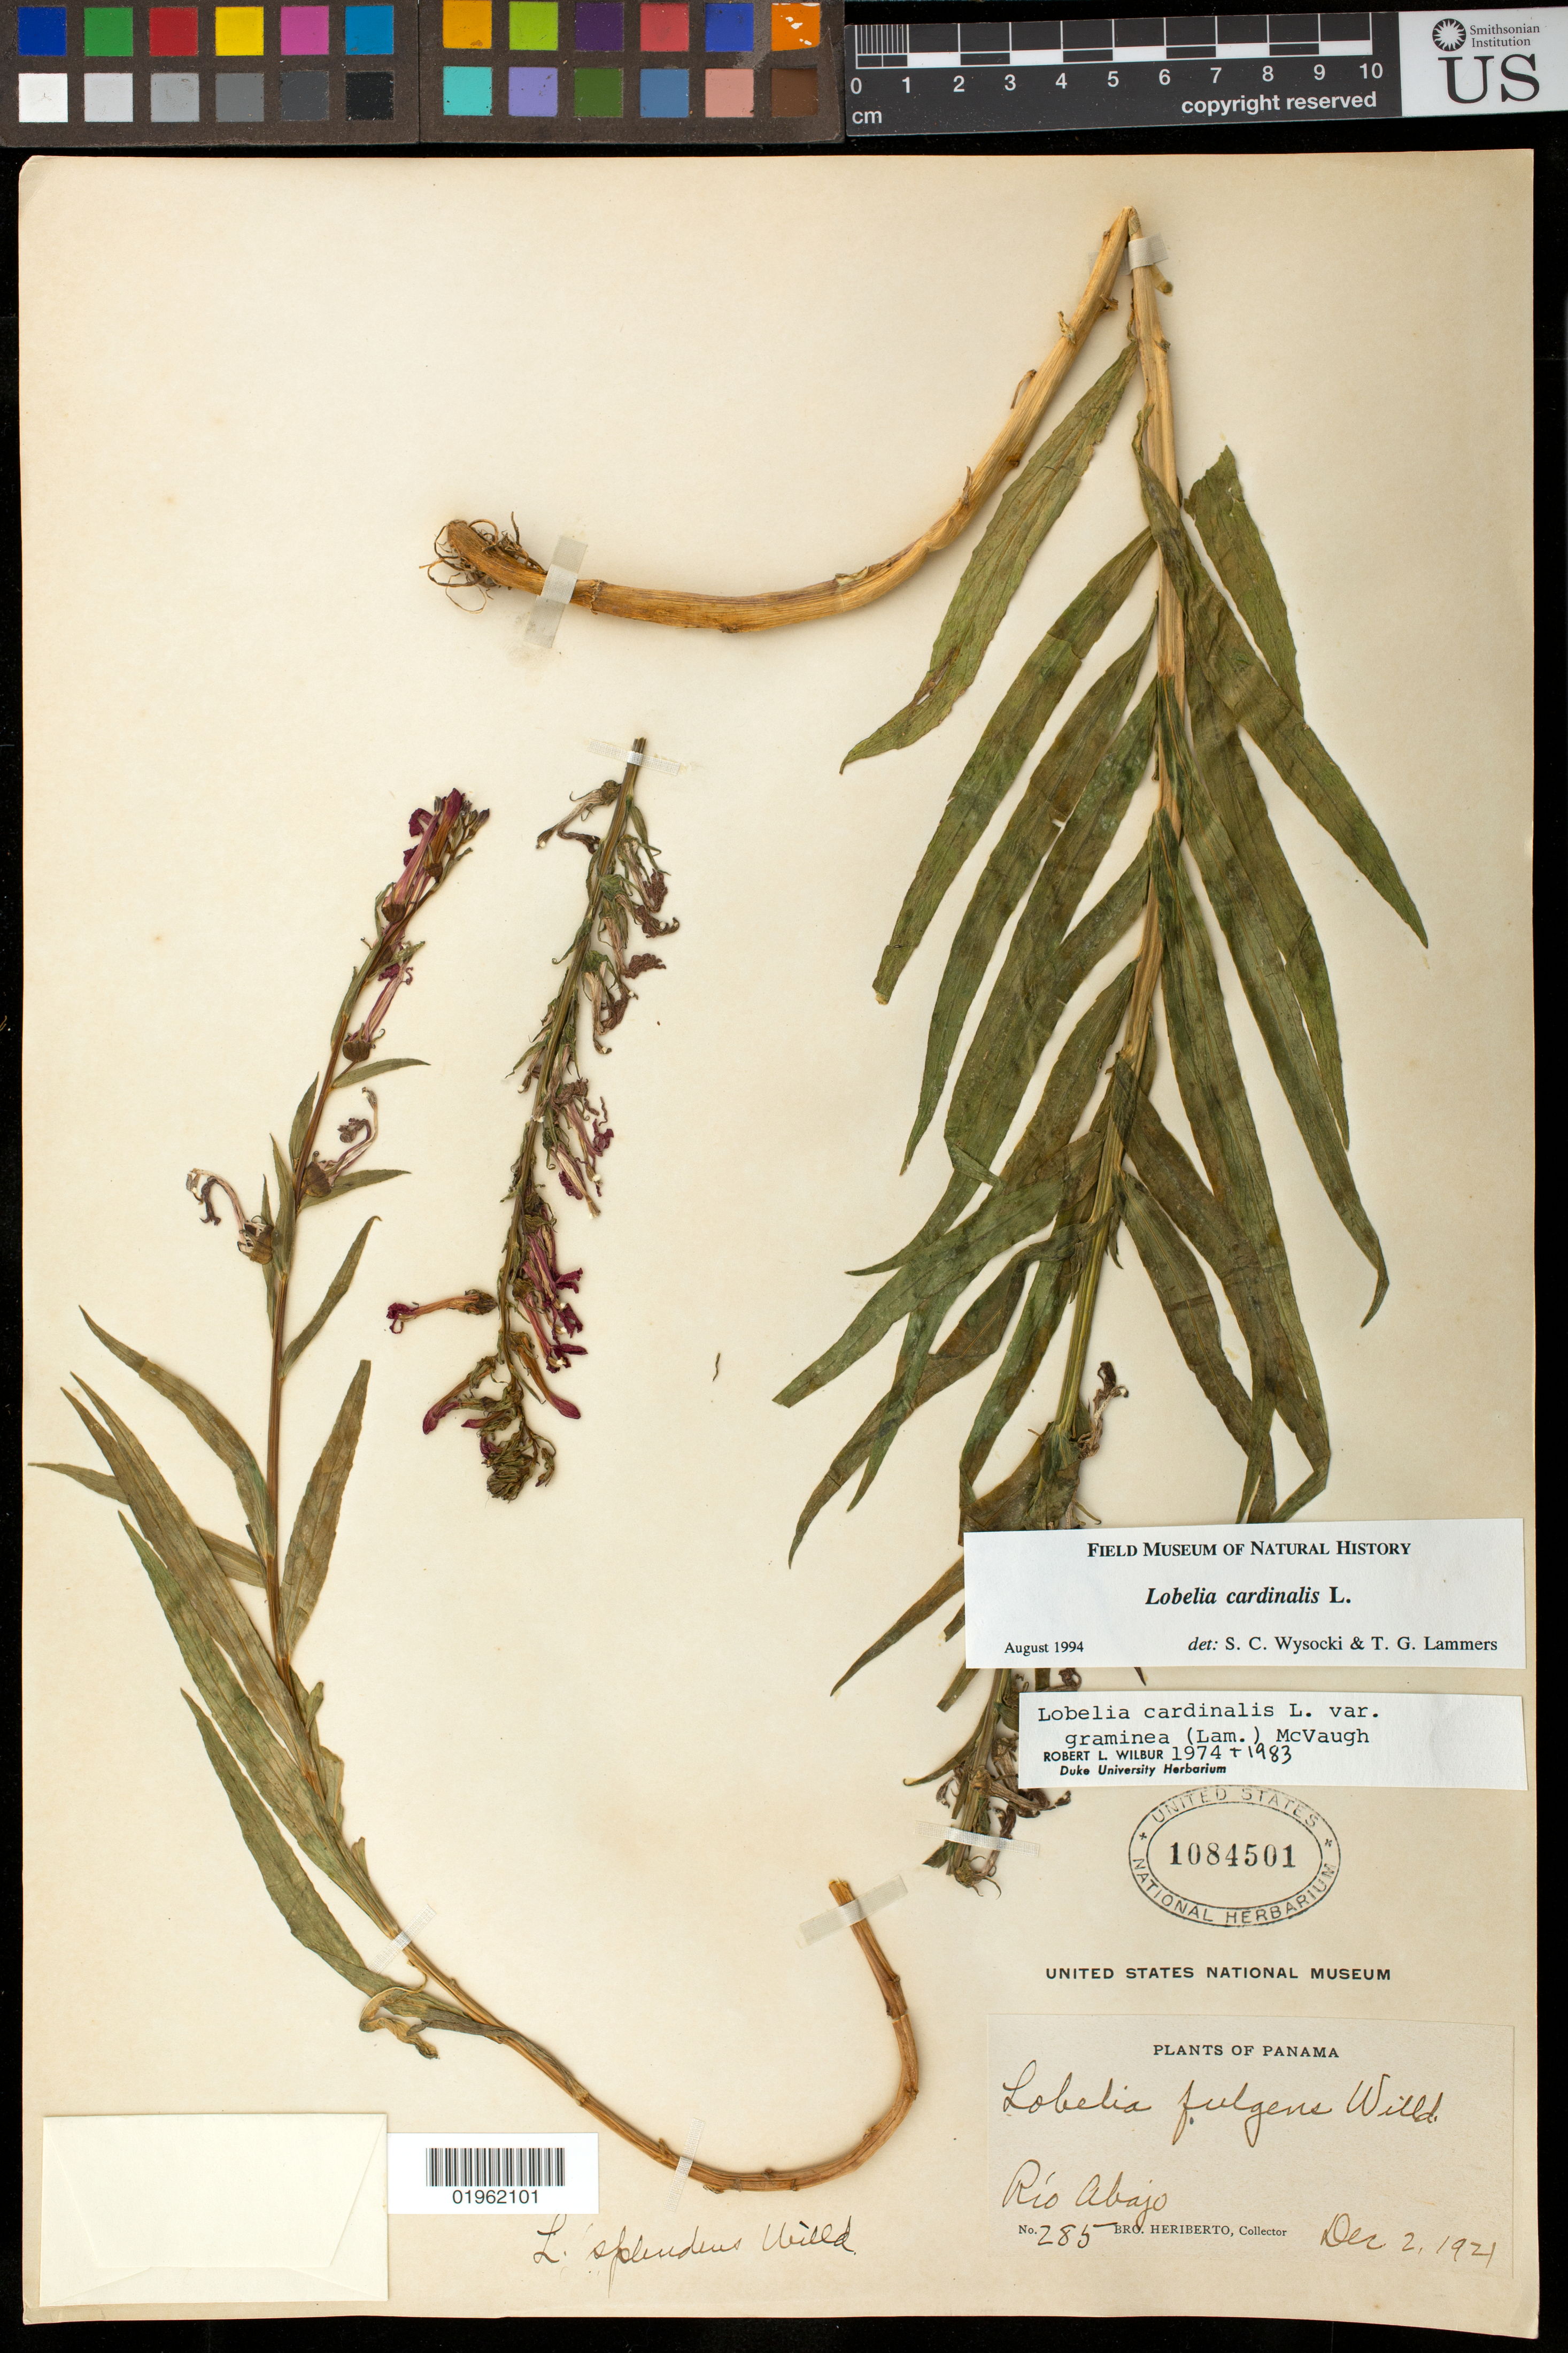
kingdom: Plantae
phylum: Tracheophyta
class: Magnoliopsida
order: Asterales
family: Campanulaceae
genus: Lobelia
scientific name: Lobelia cardinalis subsp. graminea var. (Lam.) McVaugh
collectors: B. Heriberto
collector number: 285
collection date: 1921-12-02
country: Panama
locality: Rio Abajo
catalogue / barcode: US 1084501